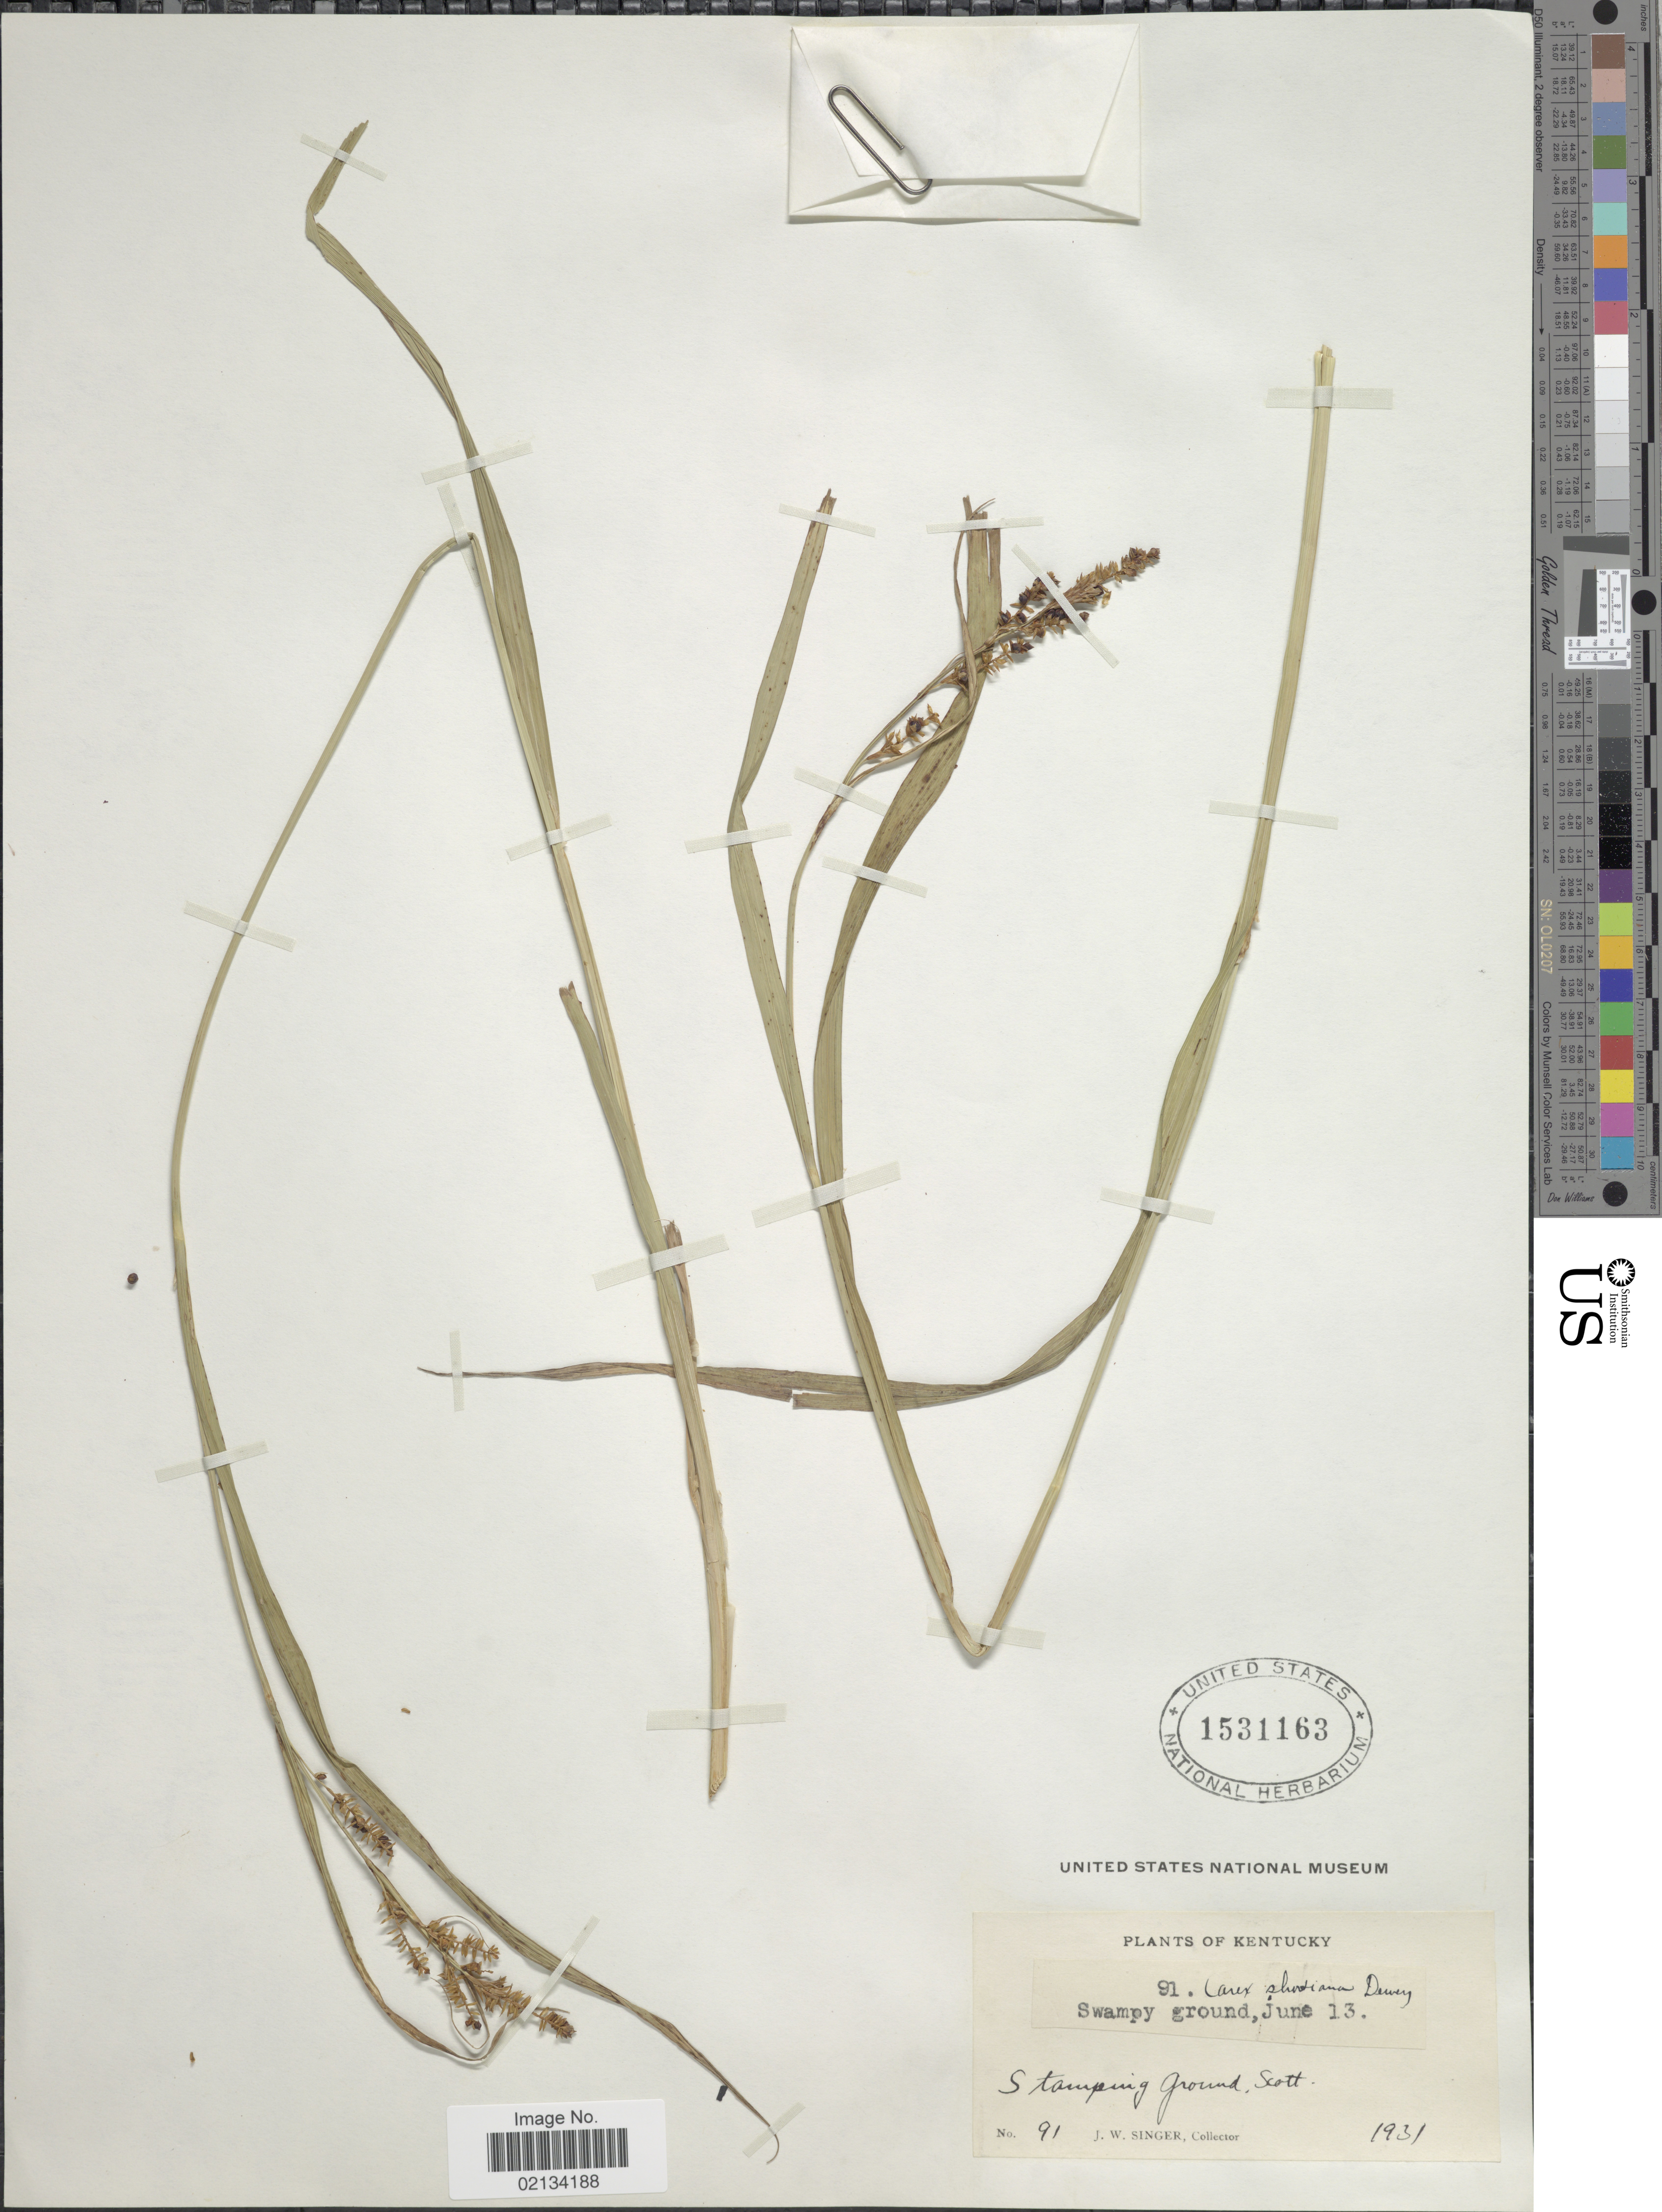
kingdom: Plantae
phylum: Tracheophyta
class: Liliopsida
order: Poales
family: Cyperaceae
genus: Carex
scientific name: Carex shortiana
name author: Dewey & Torr.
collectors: J. EW. Singer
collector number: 91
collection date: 1931-06-13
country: United States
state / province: Kentucky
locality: Swampy ground, Stamping Ground, Scott. [unsure placement].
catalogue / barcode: US 1531163